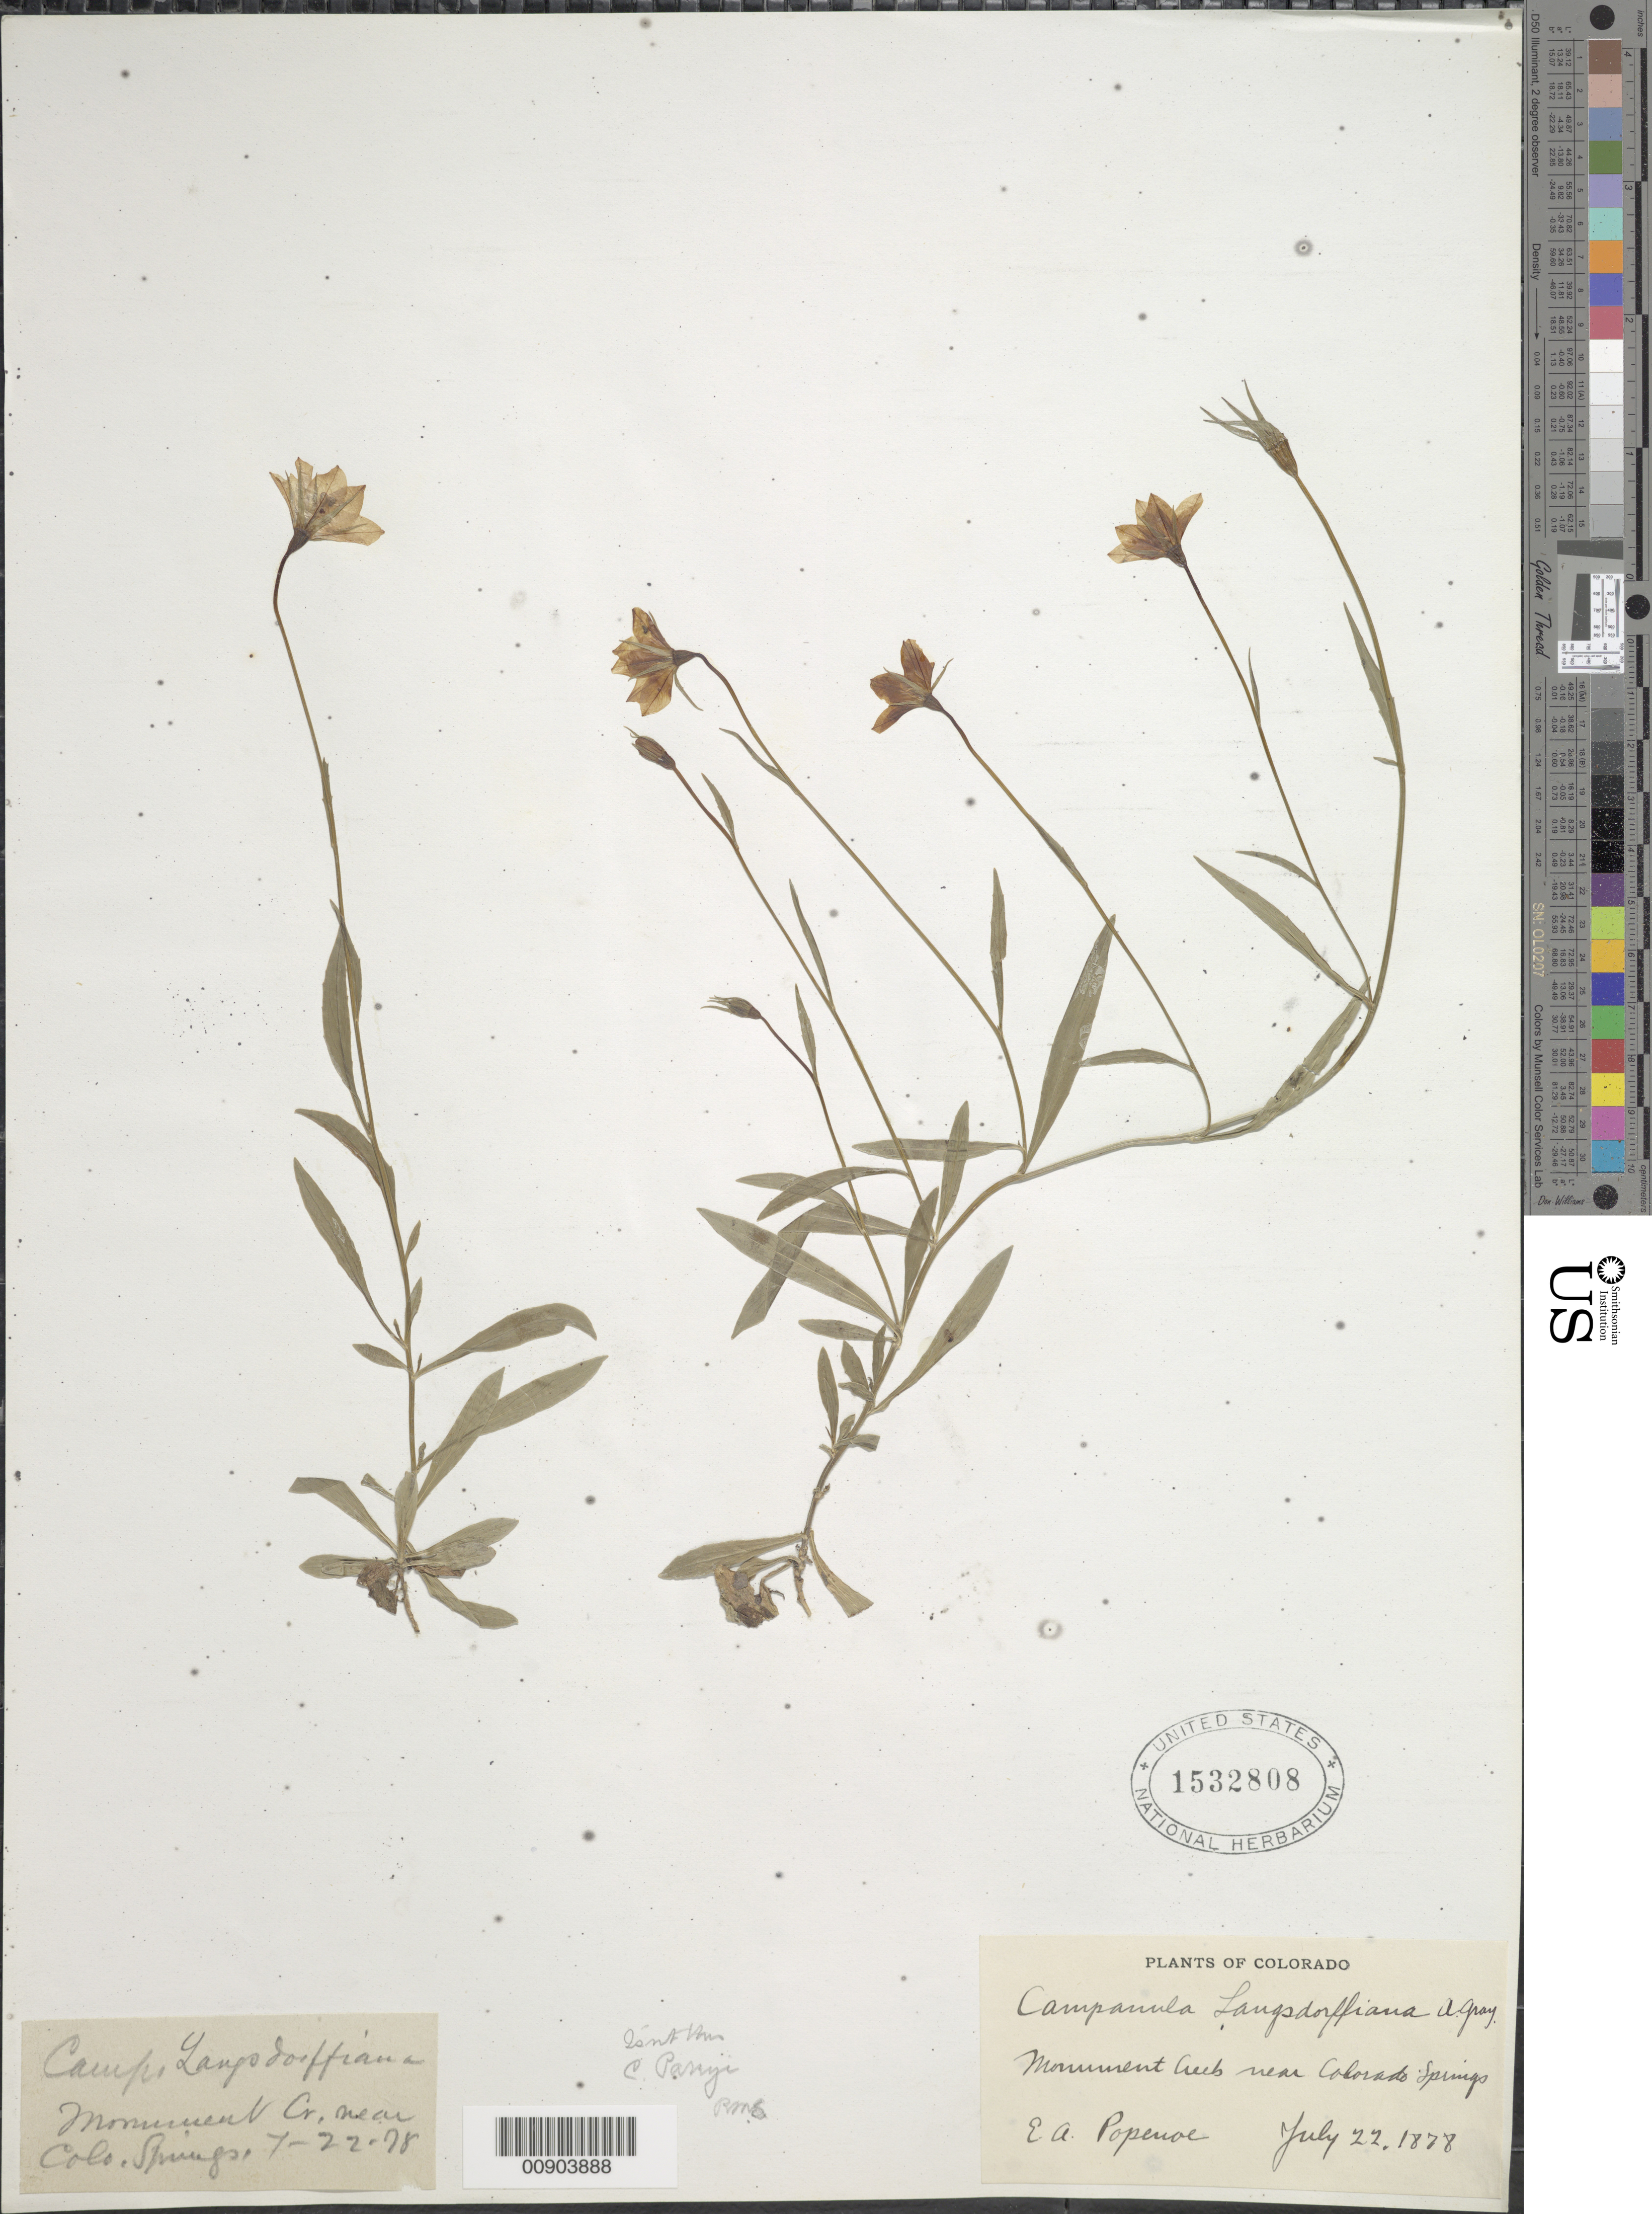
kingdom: Plantae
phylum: Tracheophyta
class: Magnoliopsida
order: Asterales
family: Campanulaceae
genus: Campanula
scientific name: Campanula planiflora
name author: Engelm.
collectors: E. Popenoe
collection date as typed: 22 Jul 1878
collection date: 1878-07-22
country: United States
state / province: Colorado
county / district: el paso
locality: Monument Creek near Colorado Springs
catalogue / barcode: US 1532808